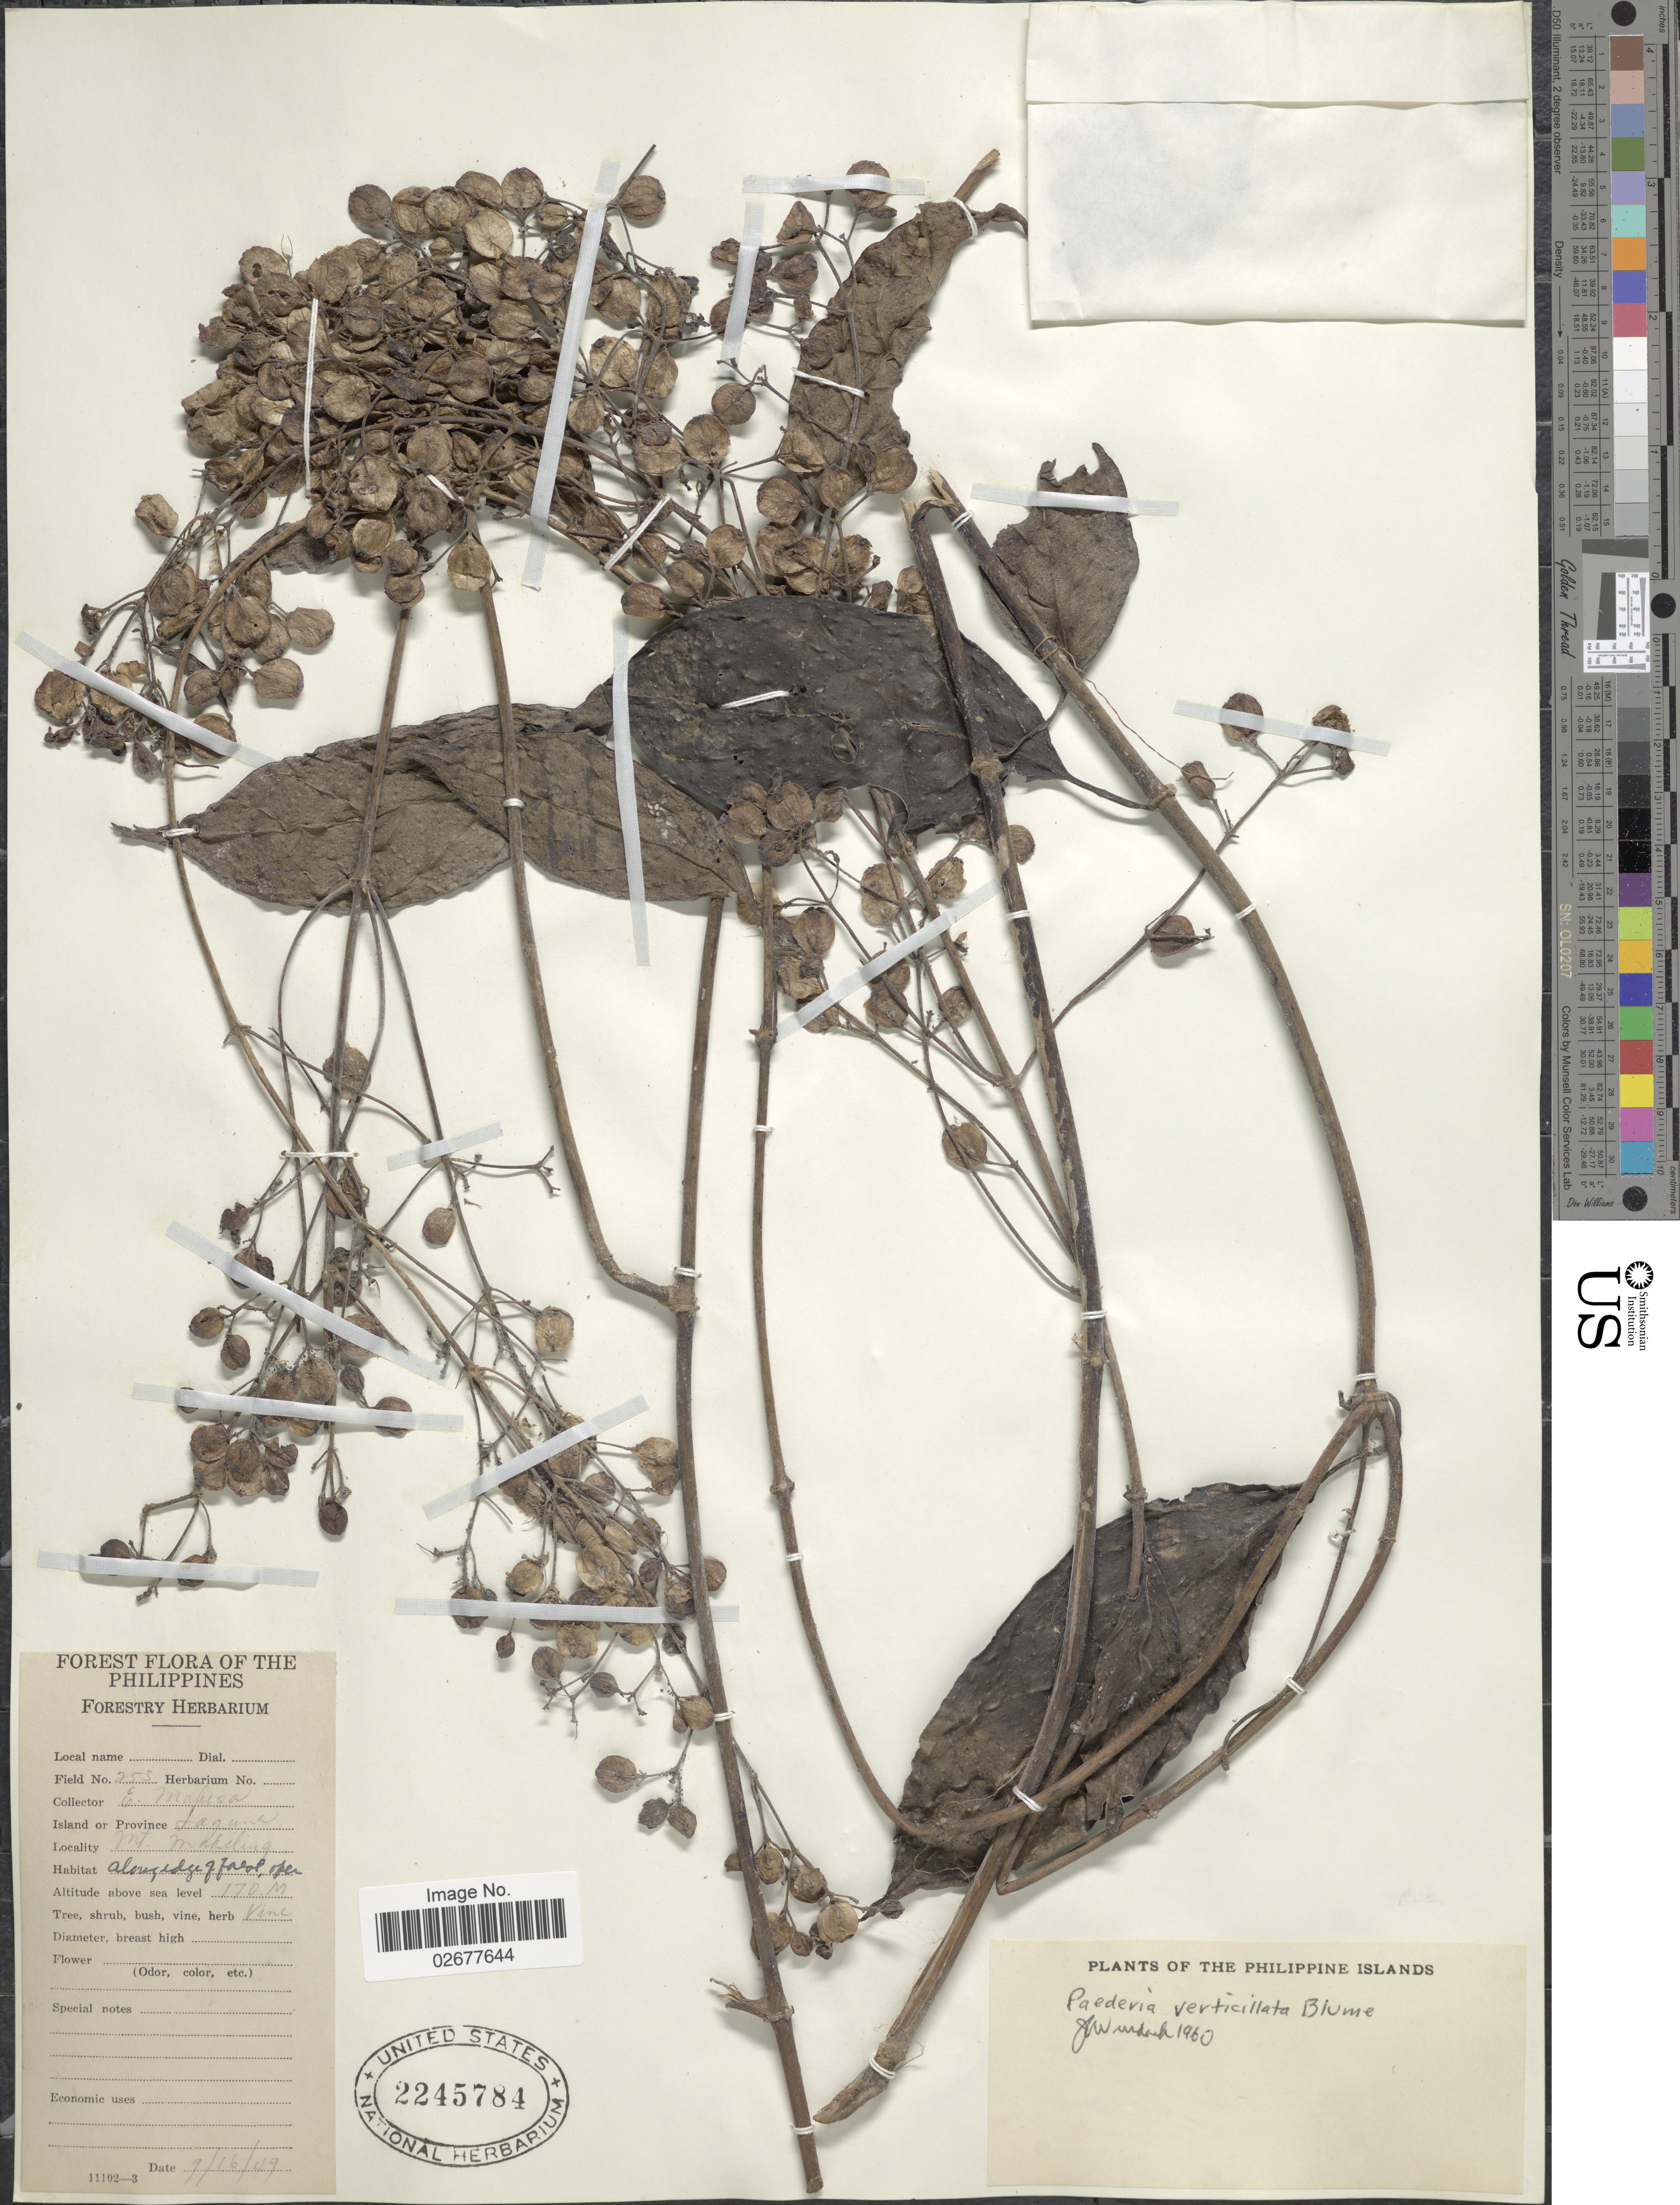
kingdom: Plantae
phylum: Tracheophyta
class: Magnoliopsida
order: Gentianales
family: Rubiaceae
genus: Paederia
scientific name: Paederia verticillata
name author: Blume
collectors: E. Malusa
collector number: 253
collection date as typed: Transcribed d/m/y: 16/9/49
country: Philippines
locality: Philippine Islands. Island of Province: Laguna. Mt. Makeling.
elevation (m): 170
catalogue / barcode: US 2245784